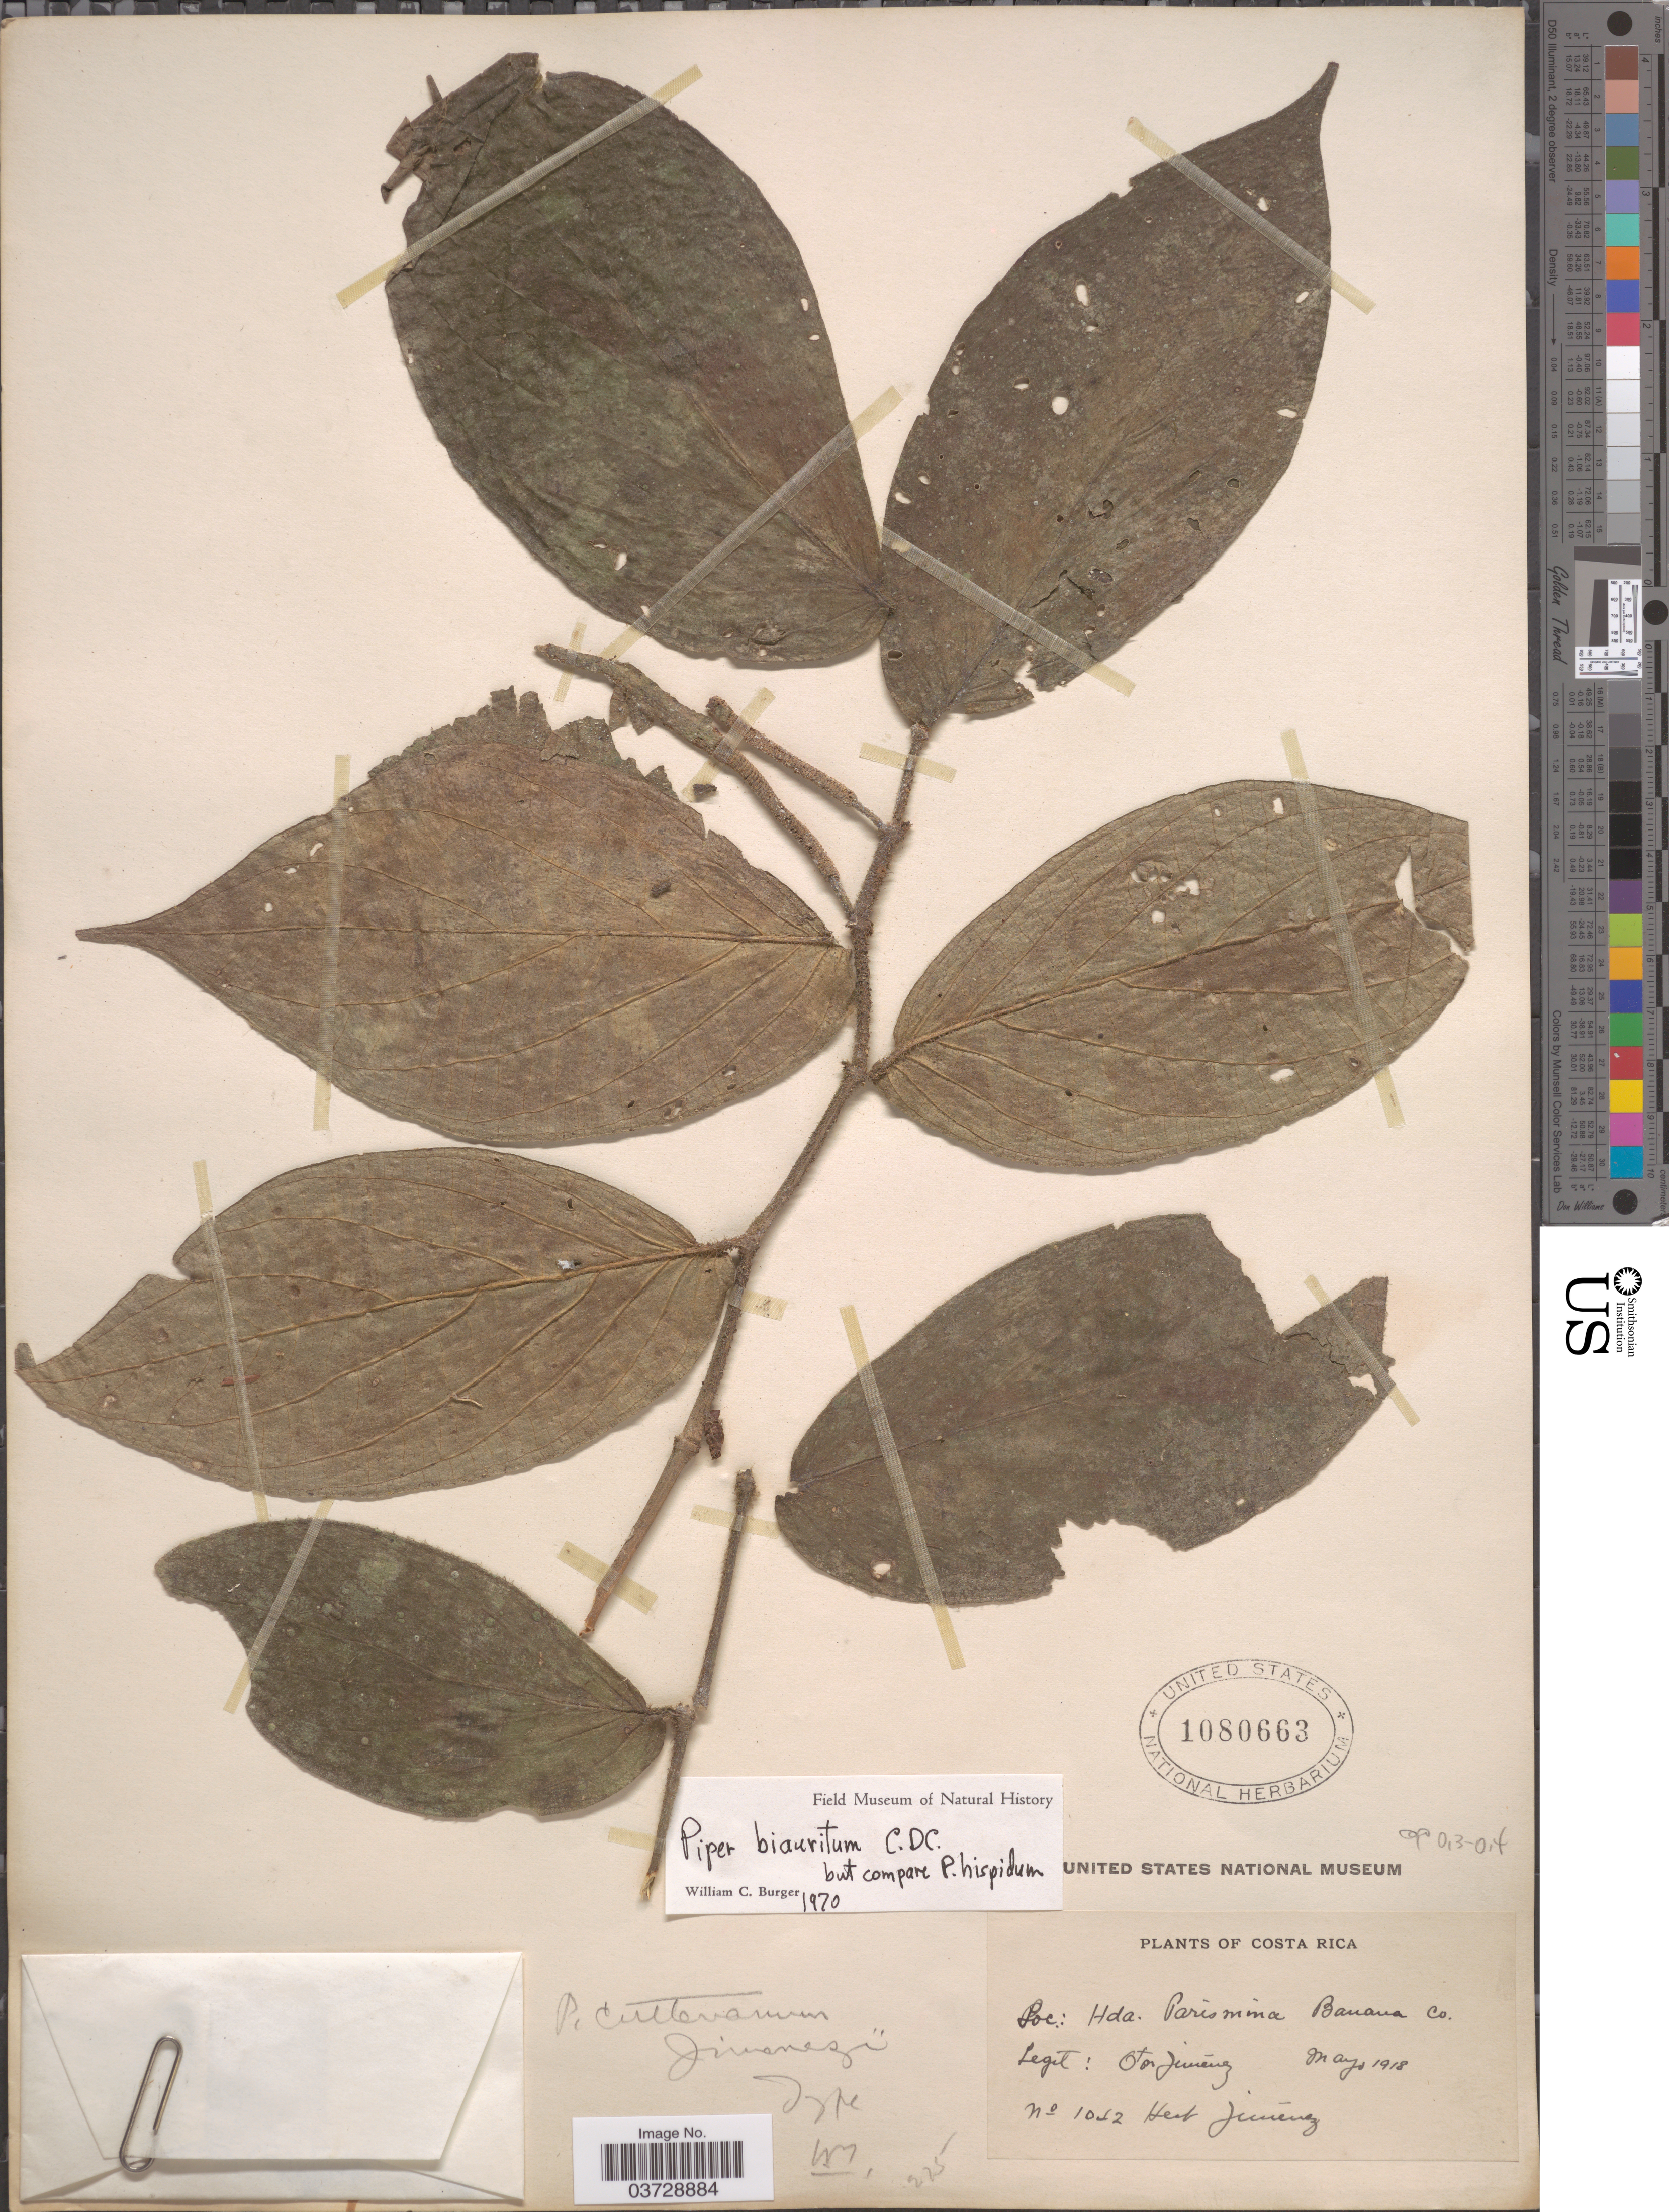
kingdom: Plantae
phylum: Tracheophyta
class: Magnoliopsida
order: Piperales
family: Piperaceae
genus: Piper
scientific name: Piper biauritum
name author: C. DC. in Pittier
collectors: O. Jimenez L.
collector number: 1042*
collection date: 1918-05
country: Costa Rica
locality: Hda. Parismina Banana Co.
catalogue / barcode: US 1080663